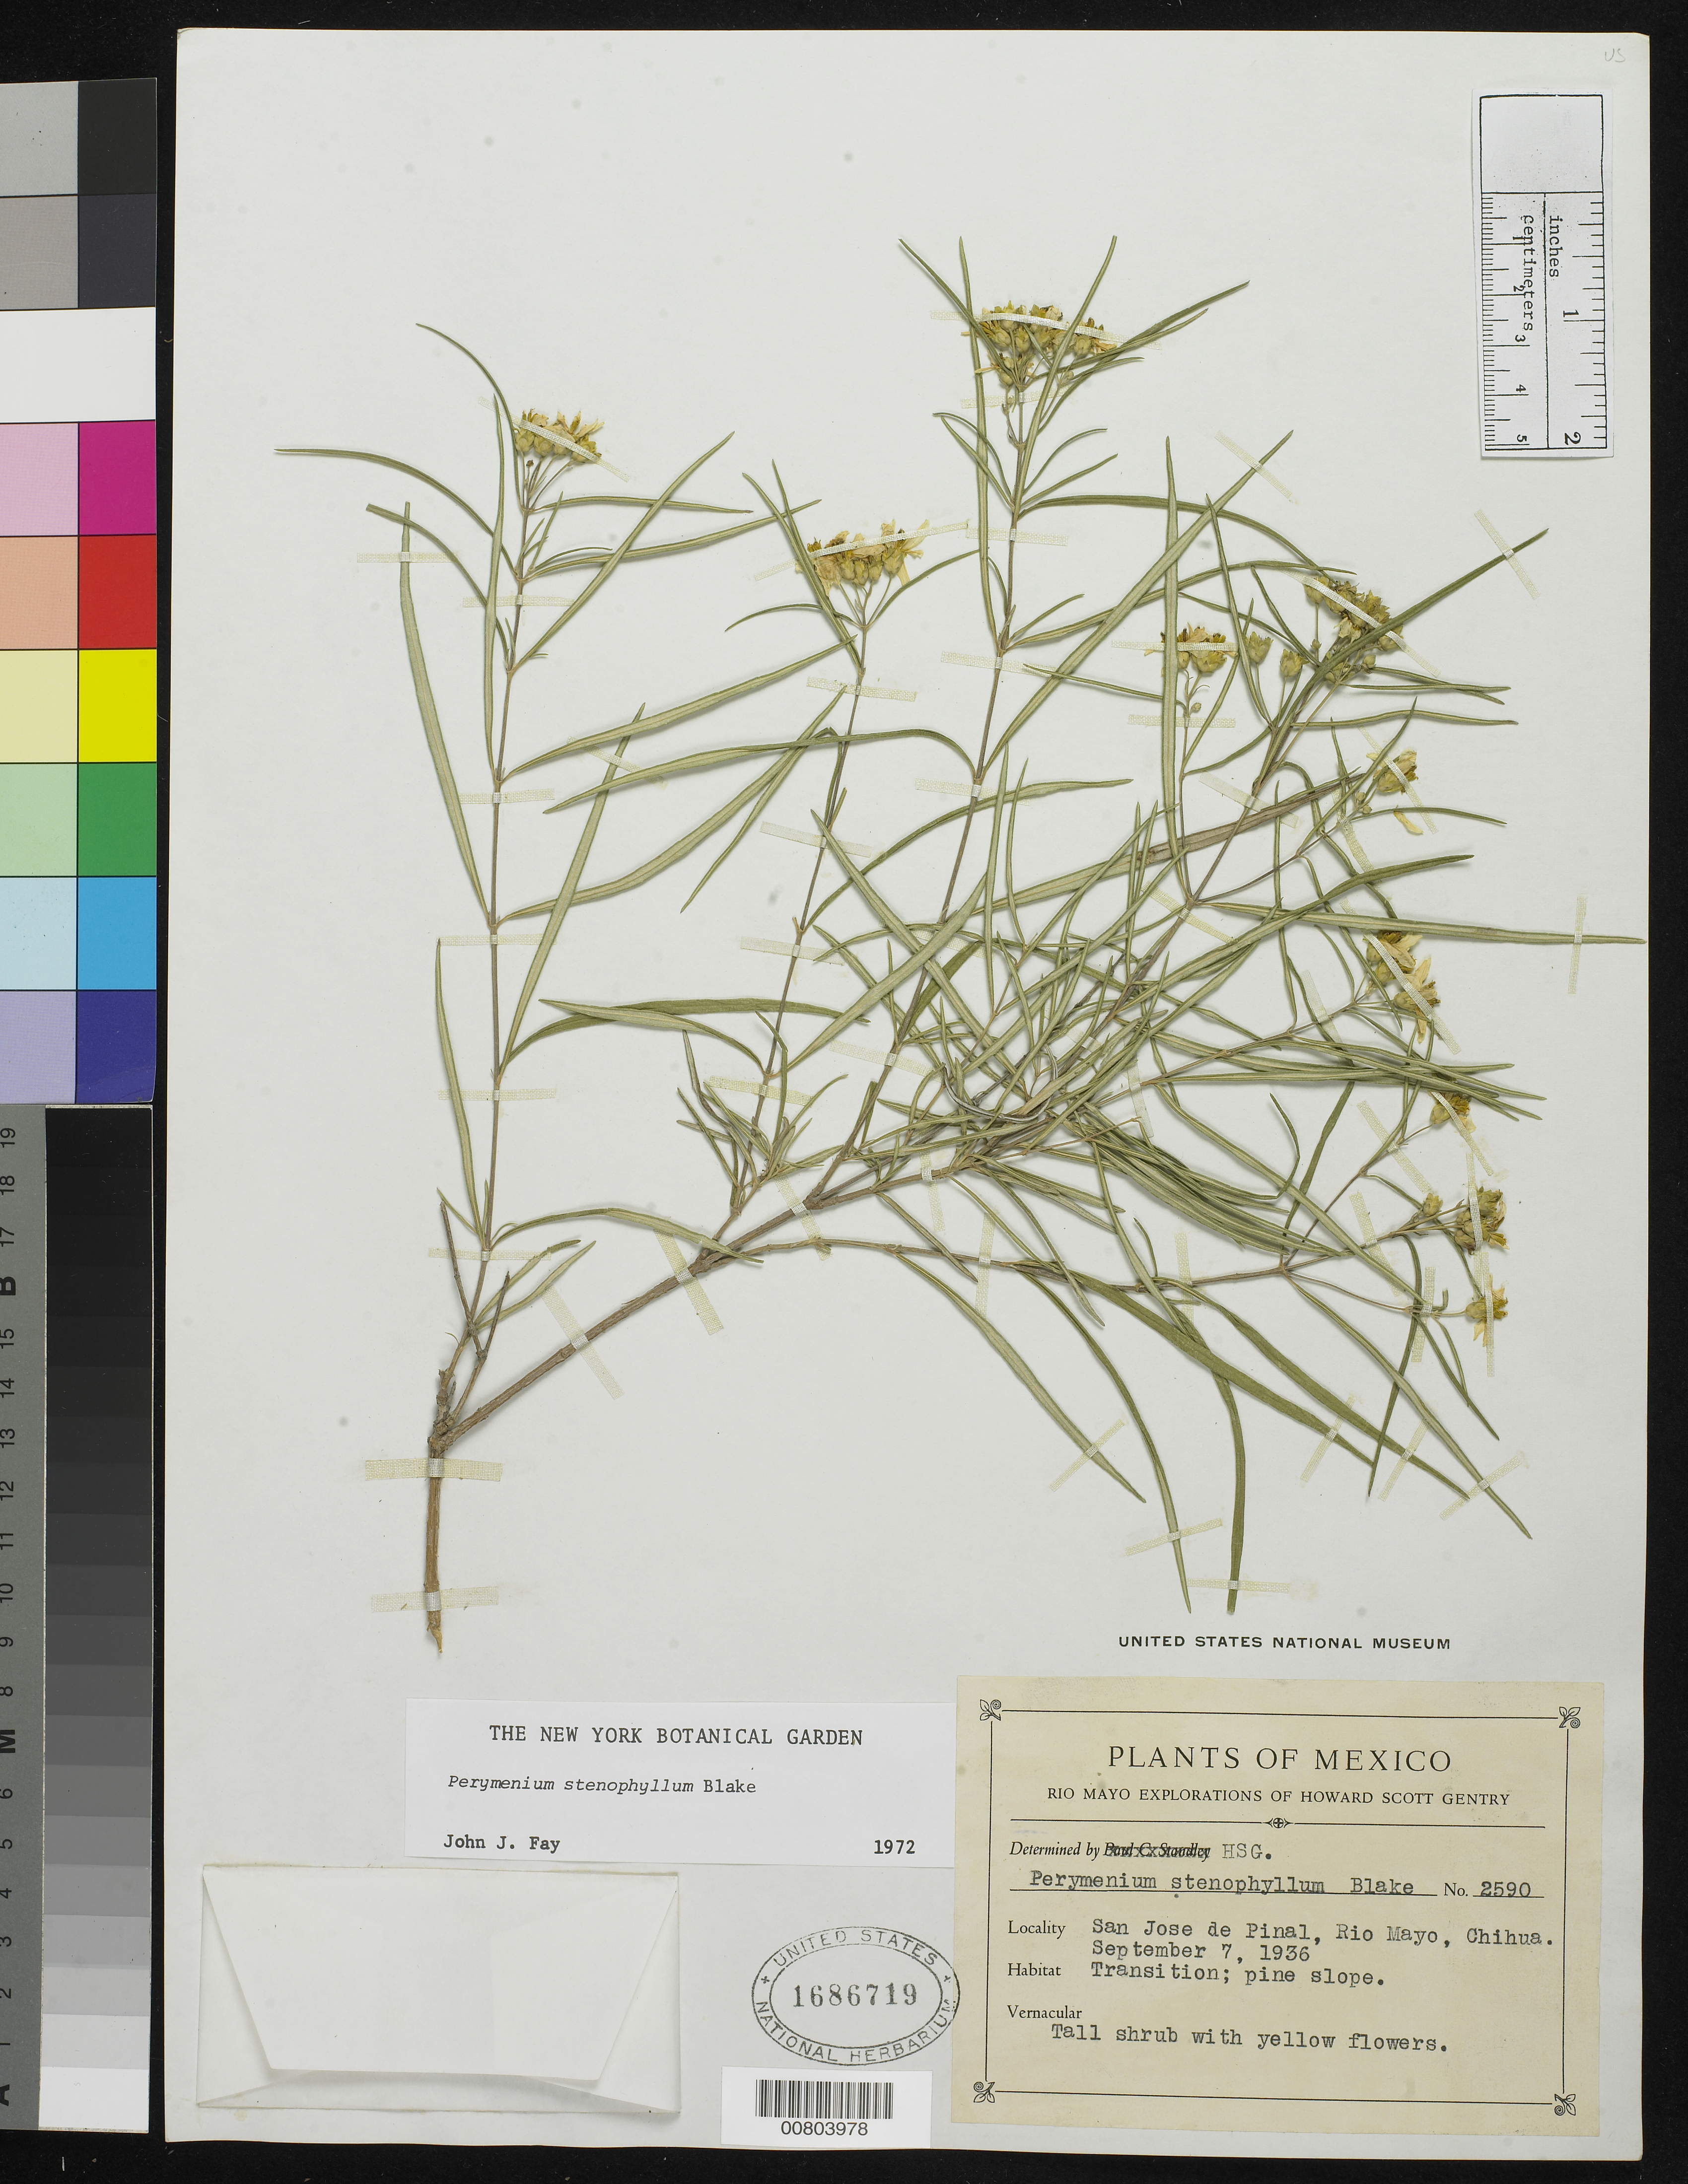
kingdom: Plantae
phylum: Tracheophyta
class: Magnoliopsida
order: Asterales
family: Asteraceae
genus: Perymenium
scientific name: Perymenium stenophyllum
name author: S.F. Blake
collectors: H. S. Gentry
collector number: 2590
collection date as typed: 07 Sep 1936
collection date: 1936-09-07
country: Mexico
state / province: Chihuahua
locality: San Jose de Pinal, Rio Mayo, Chihuahua.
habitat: transition; pine slope.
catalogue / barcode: US 1686719